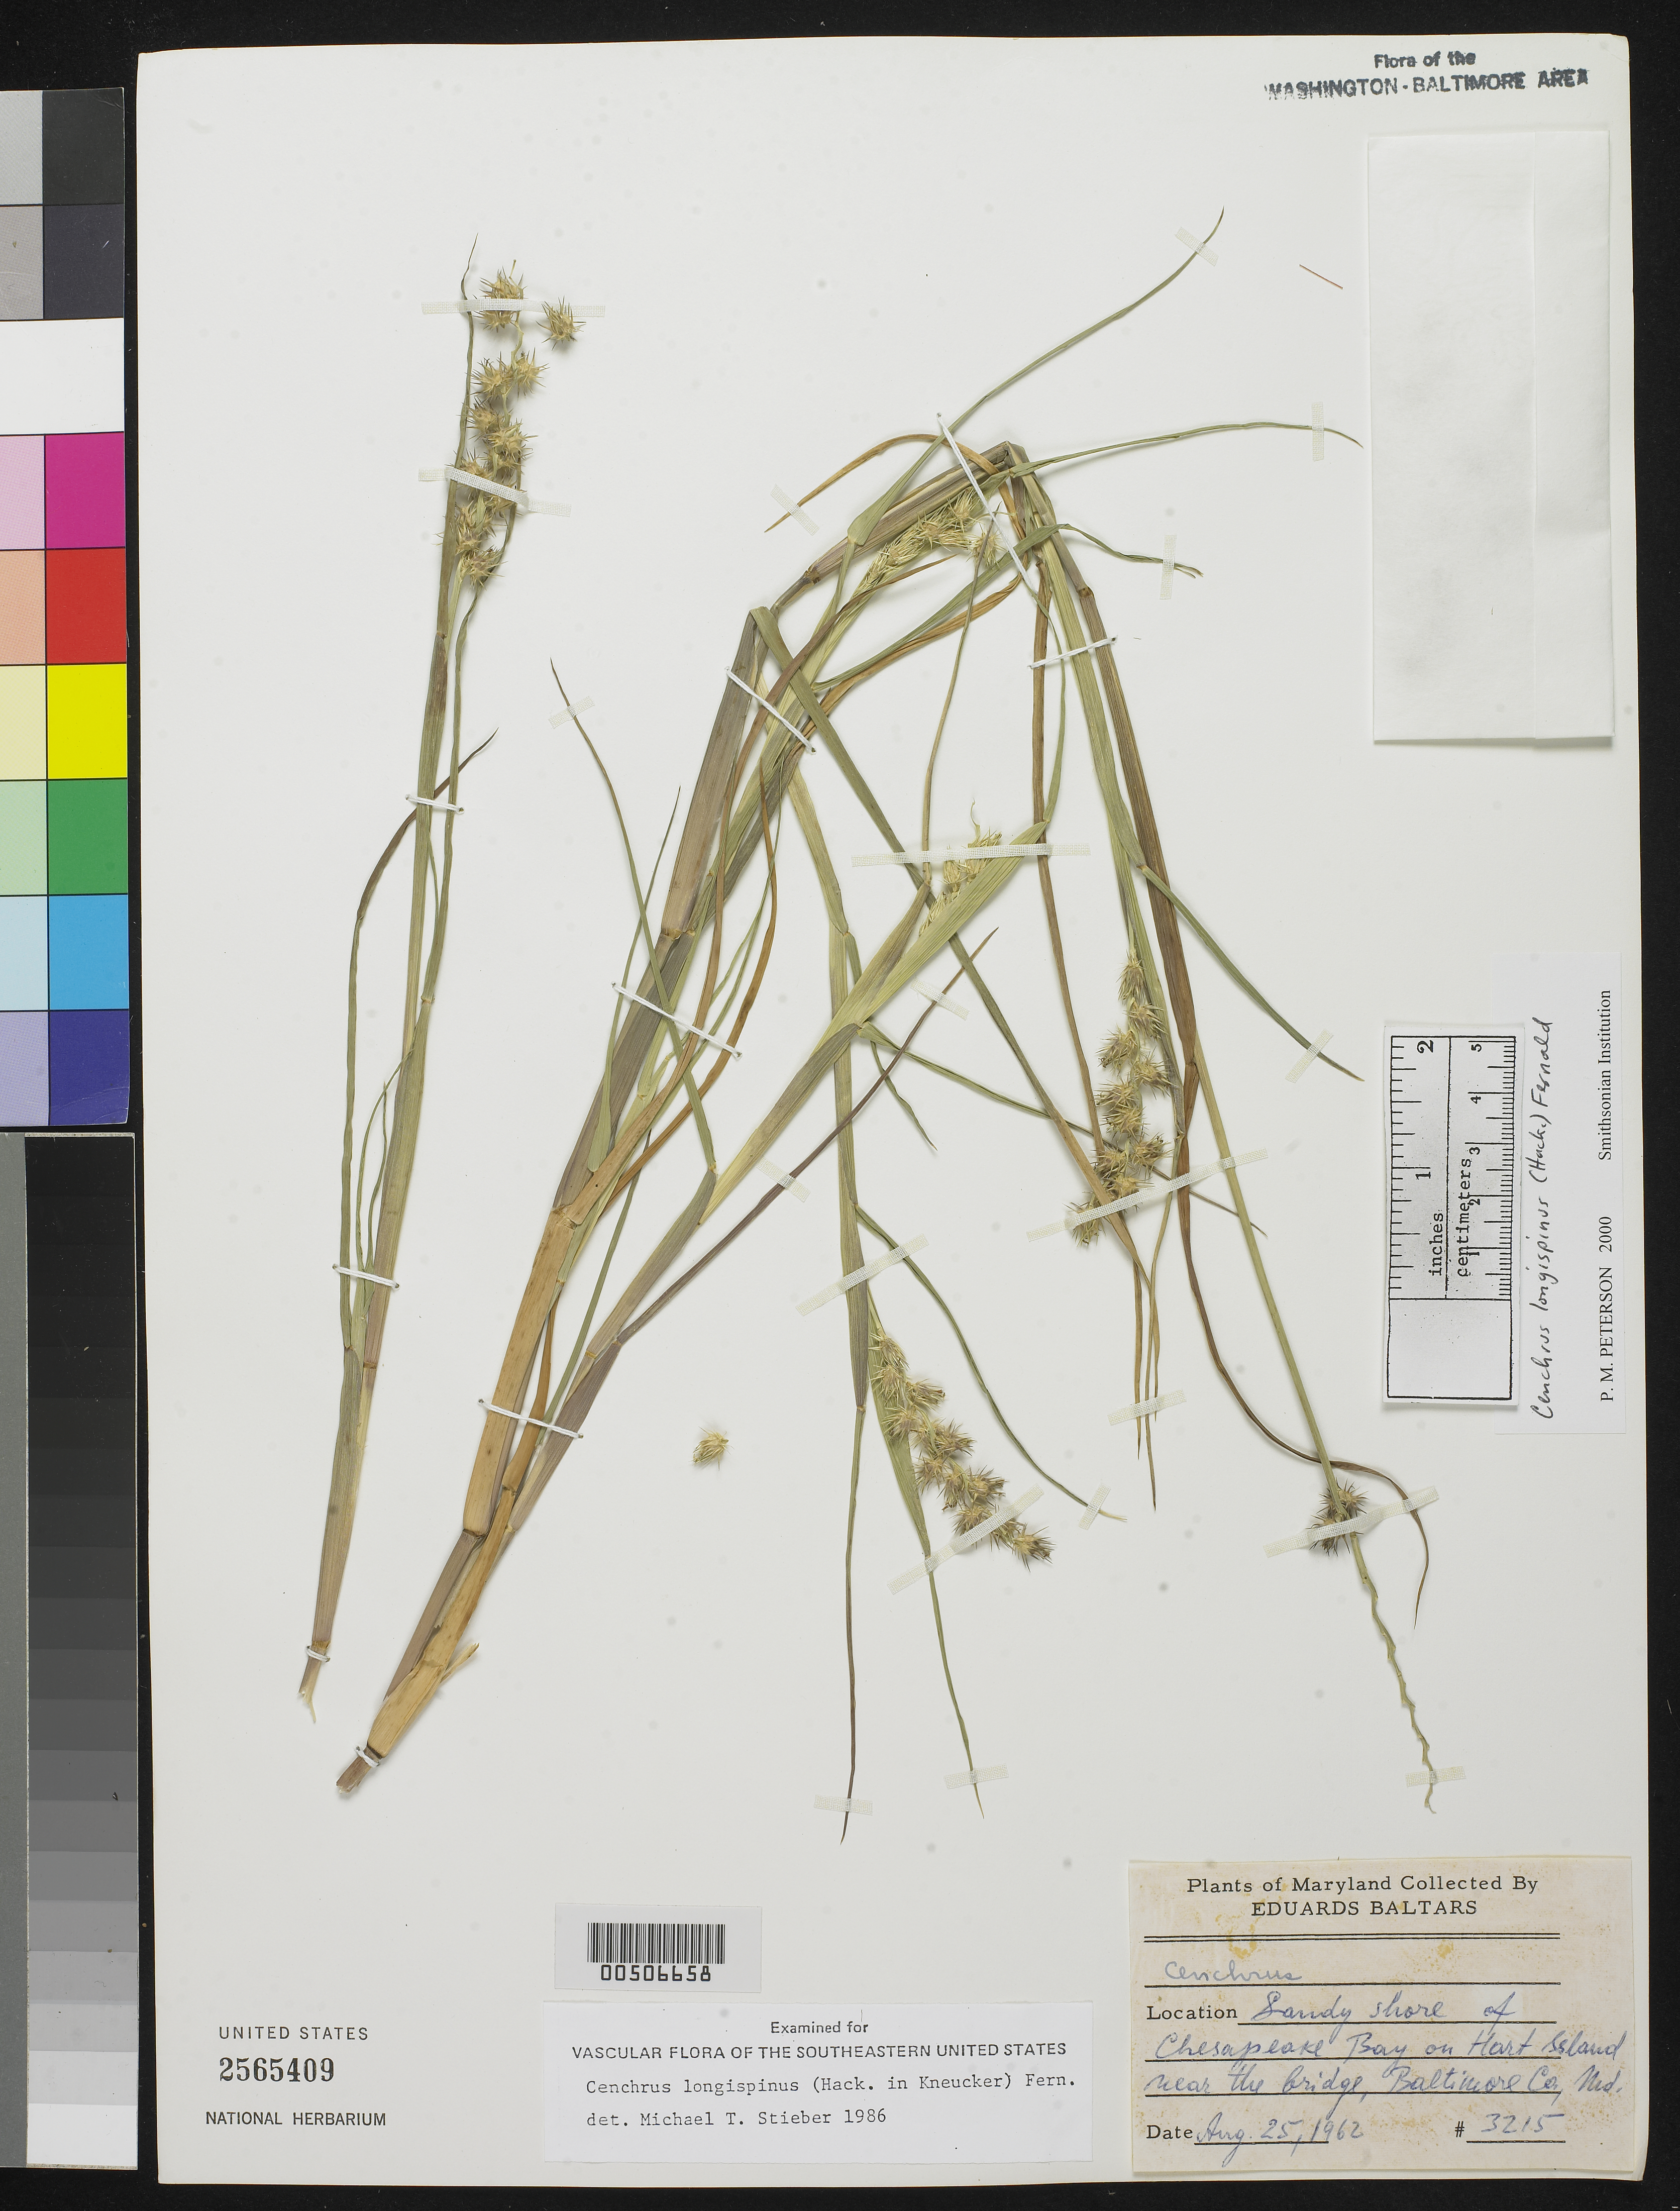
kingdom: Plantae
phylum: Tracheophyta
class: Liliopsida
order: Poales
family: Poaceae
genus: Cenchrus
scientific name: Cenchrus longispinus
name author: (Hack.) Fernald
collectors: E. Baltars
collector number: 3215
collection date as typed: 25 Aug 1962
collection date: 1962-08-25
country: United States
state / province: Maryland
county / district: Baltimore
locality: Hart Island on the Chesapeake Bay, near Bridge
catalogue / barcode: US 2565409